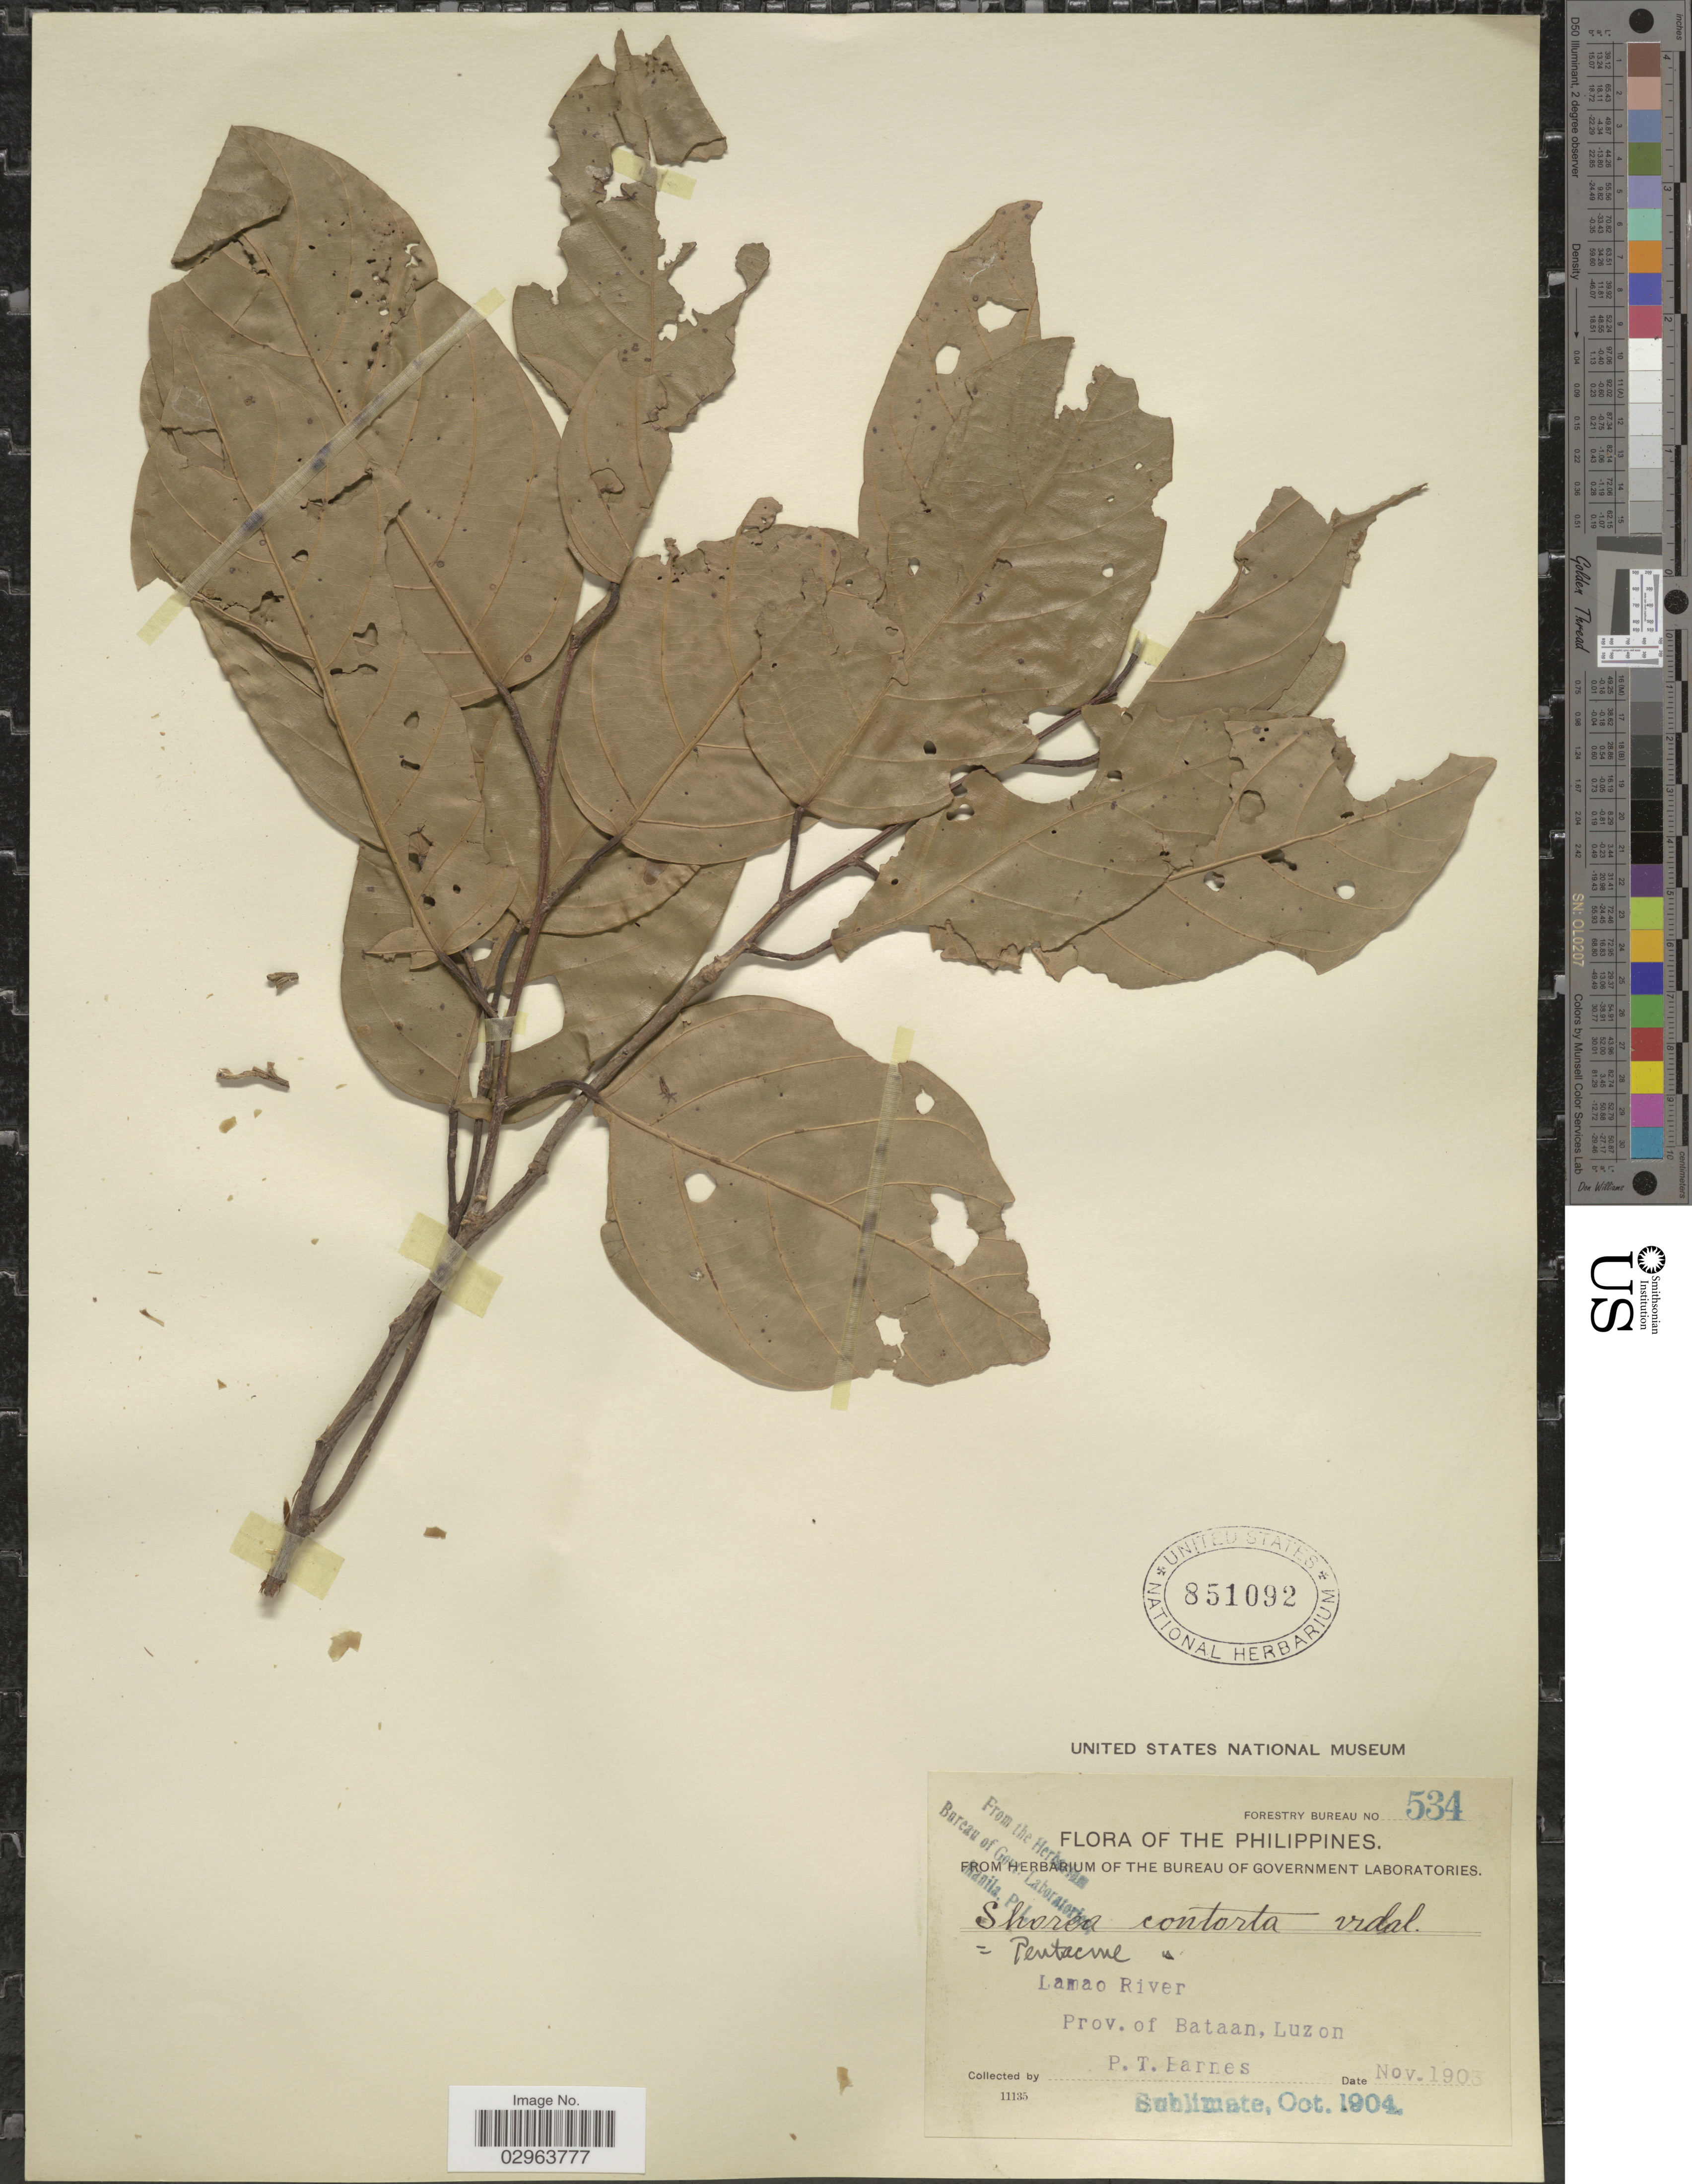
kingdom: Plantae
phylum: Tracheophyta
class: Magnoliopsida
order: Malvales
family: Dipterocarpaceae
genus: Pentacme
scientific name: Pentacme contorta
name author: (S. Vidal) Merr. & Rolfe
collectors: P. Barnes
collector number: Forestry Bureau 534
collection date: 1903-11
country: Philippines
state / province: Central Luzon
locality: Lamao River. Prov. of Bataan, Luzon.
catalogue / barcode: US 851092